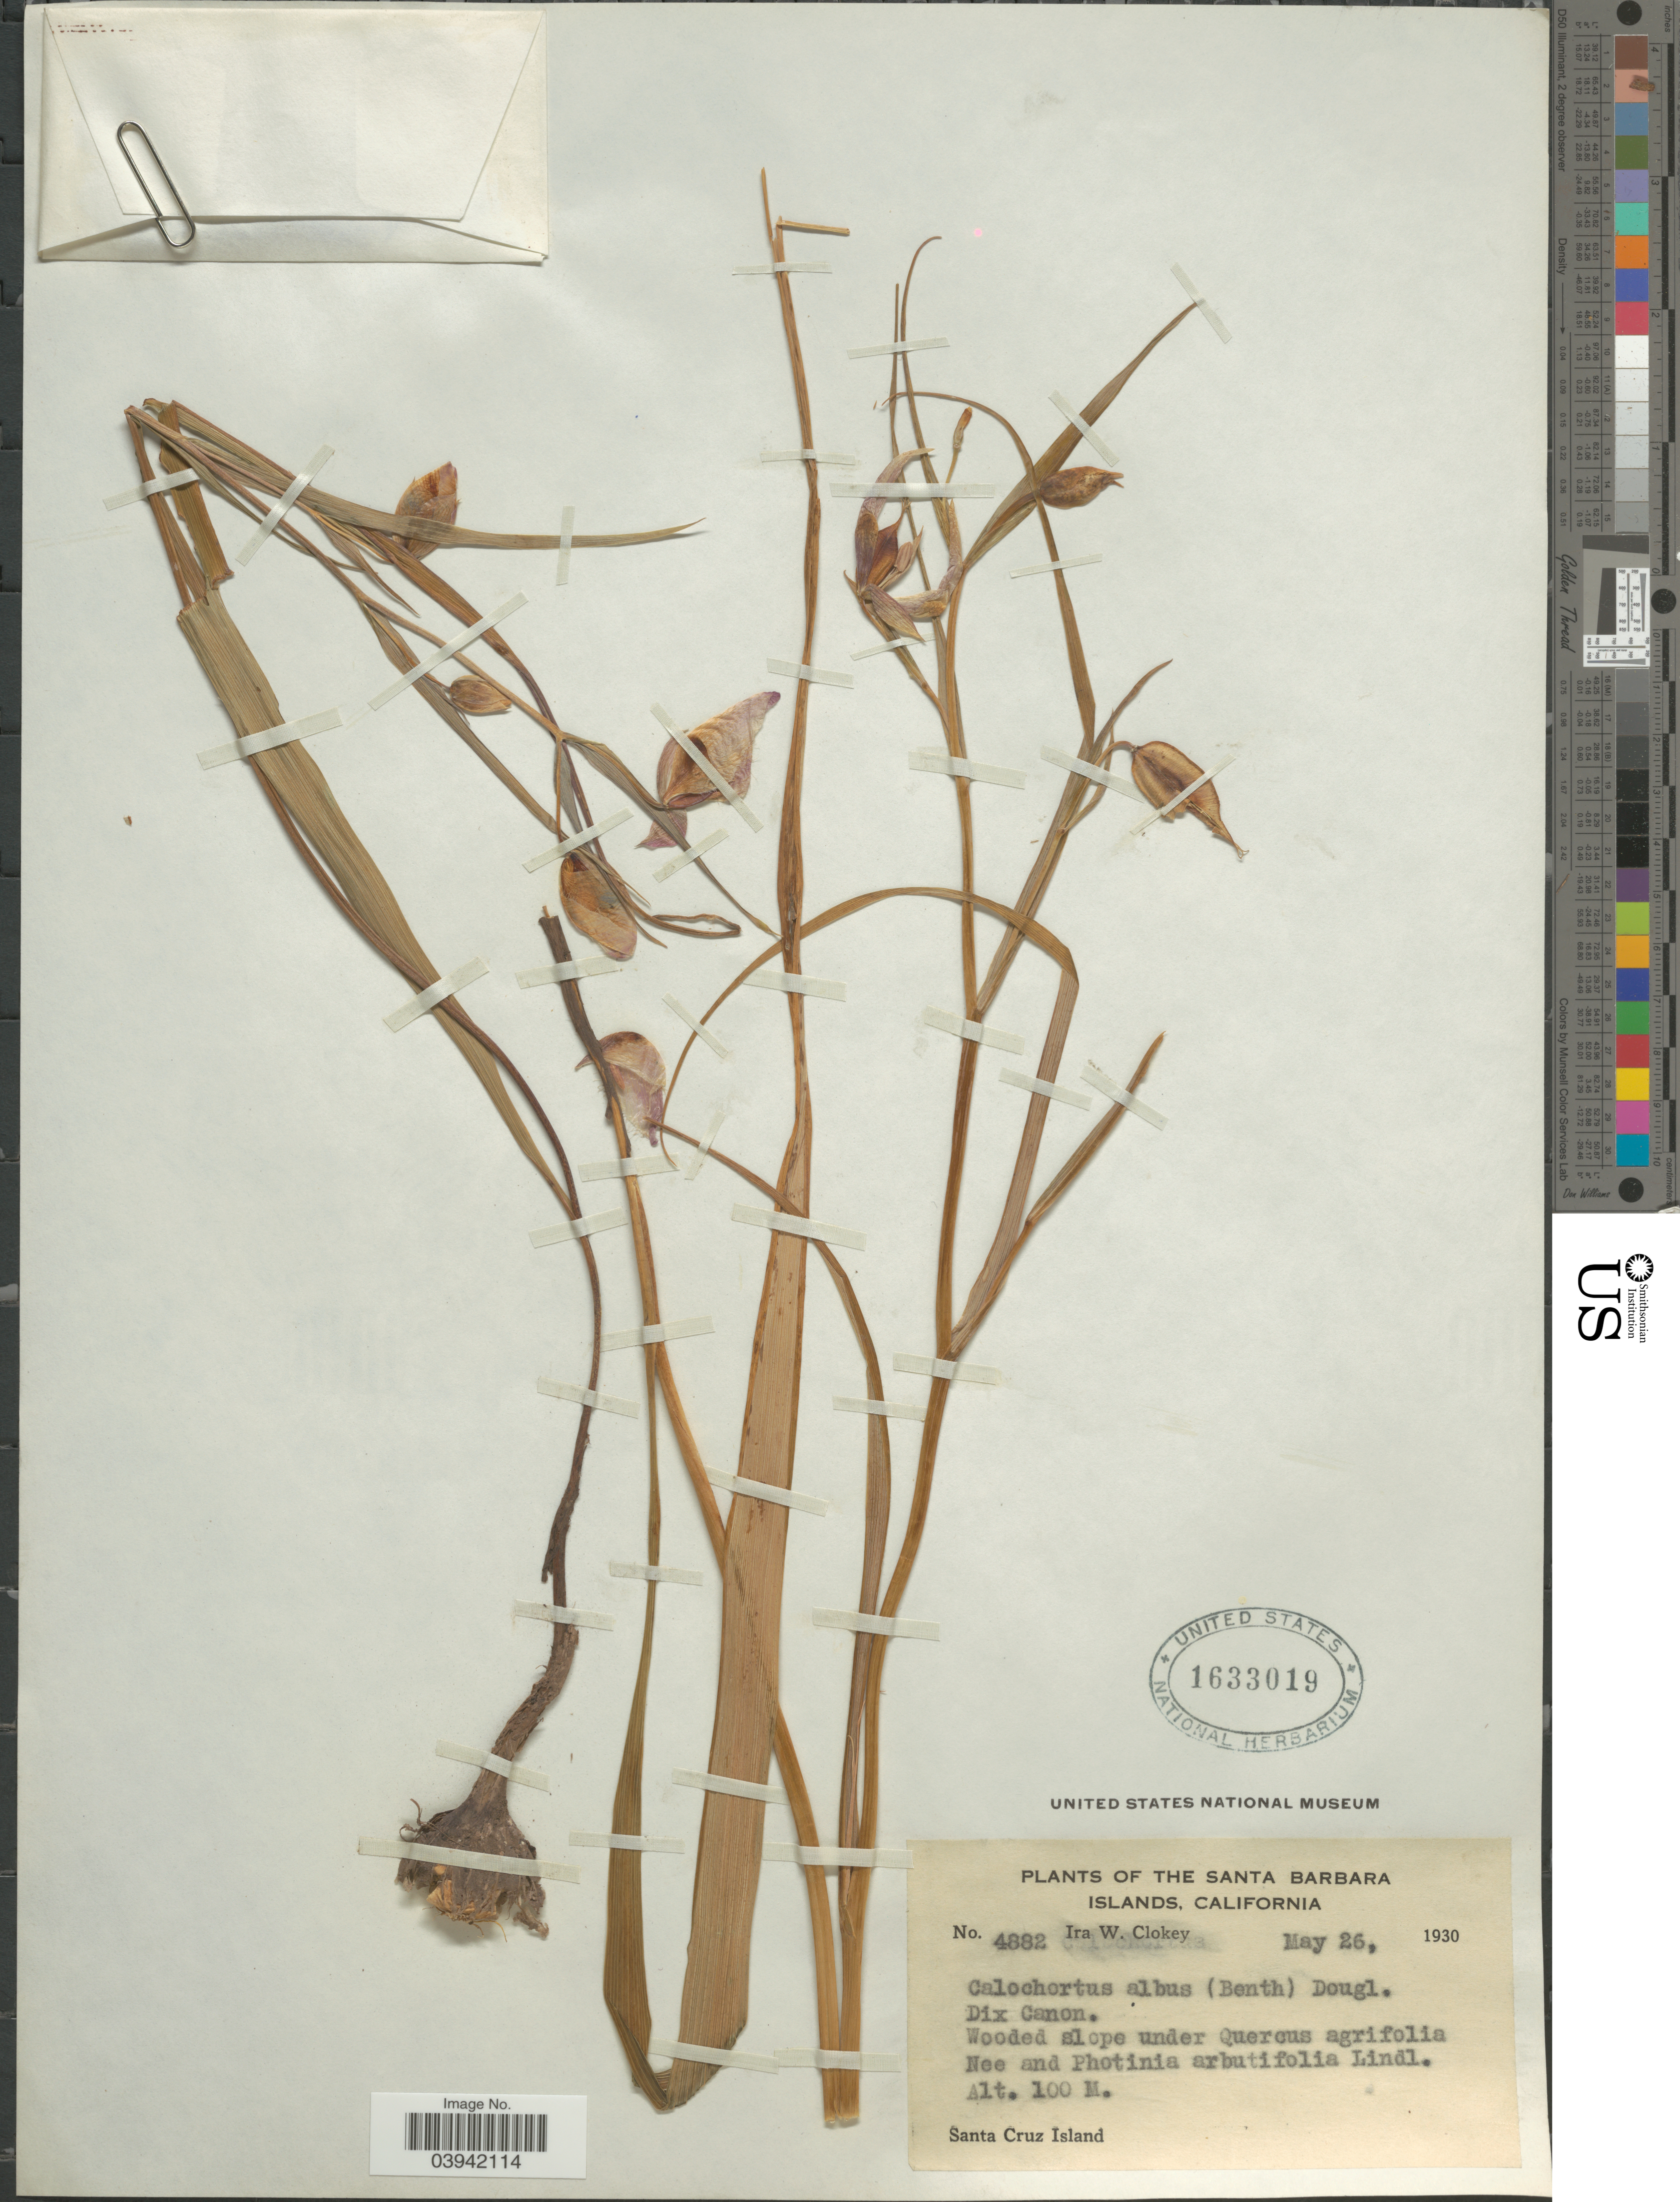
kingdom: Plantae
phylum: Tracheophyta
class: Liliopsida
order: Liliales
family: Liliaceae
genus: Calochortus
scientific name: Calochortus albus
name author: (Benth.) Douglas ex Benth.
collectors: I. W. Clokey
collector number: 4882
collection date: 1930-05-26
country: United States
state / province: California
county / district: Santa Barbara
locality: The Santa Barbara Islands. Dix Canon. Santa Cruz Island.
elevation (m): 100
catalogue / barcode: US 1633019